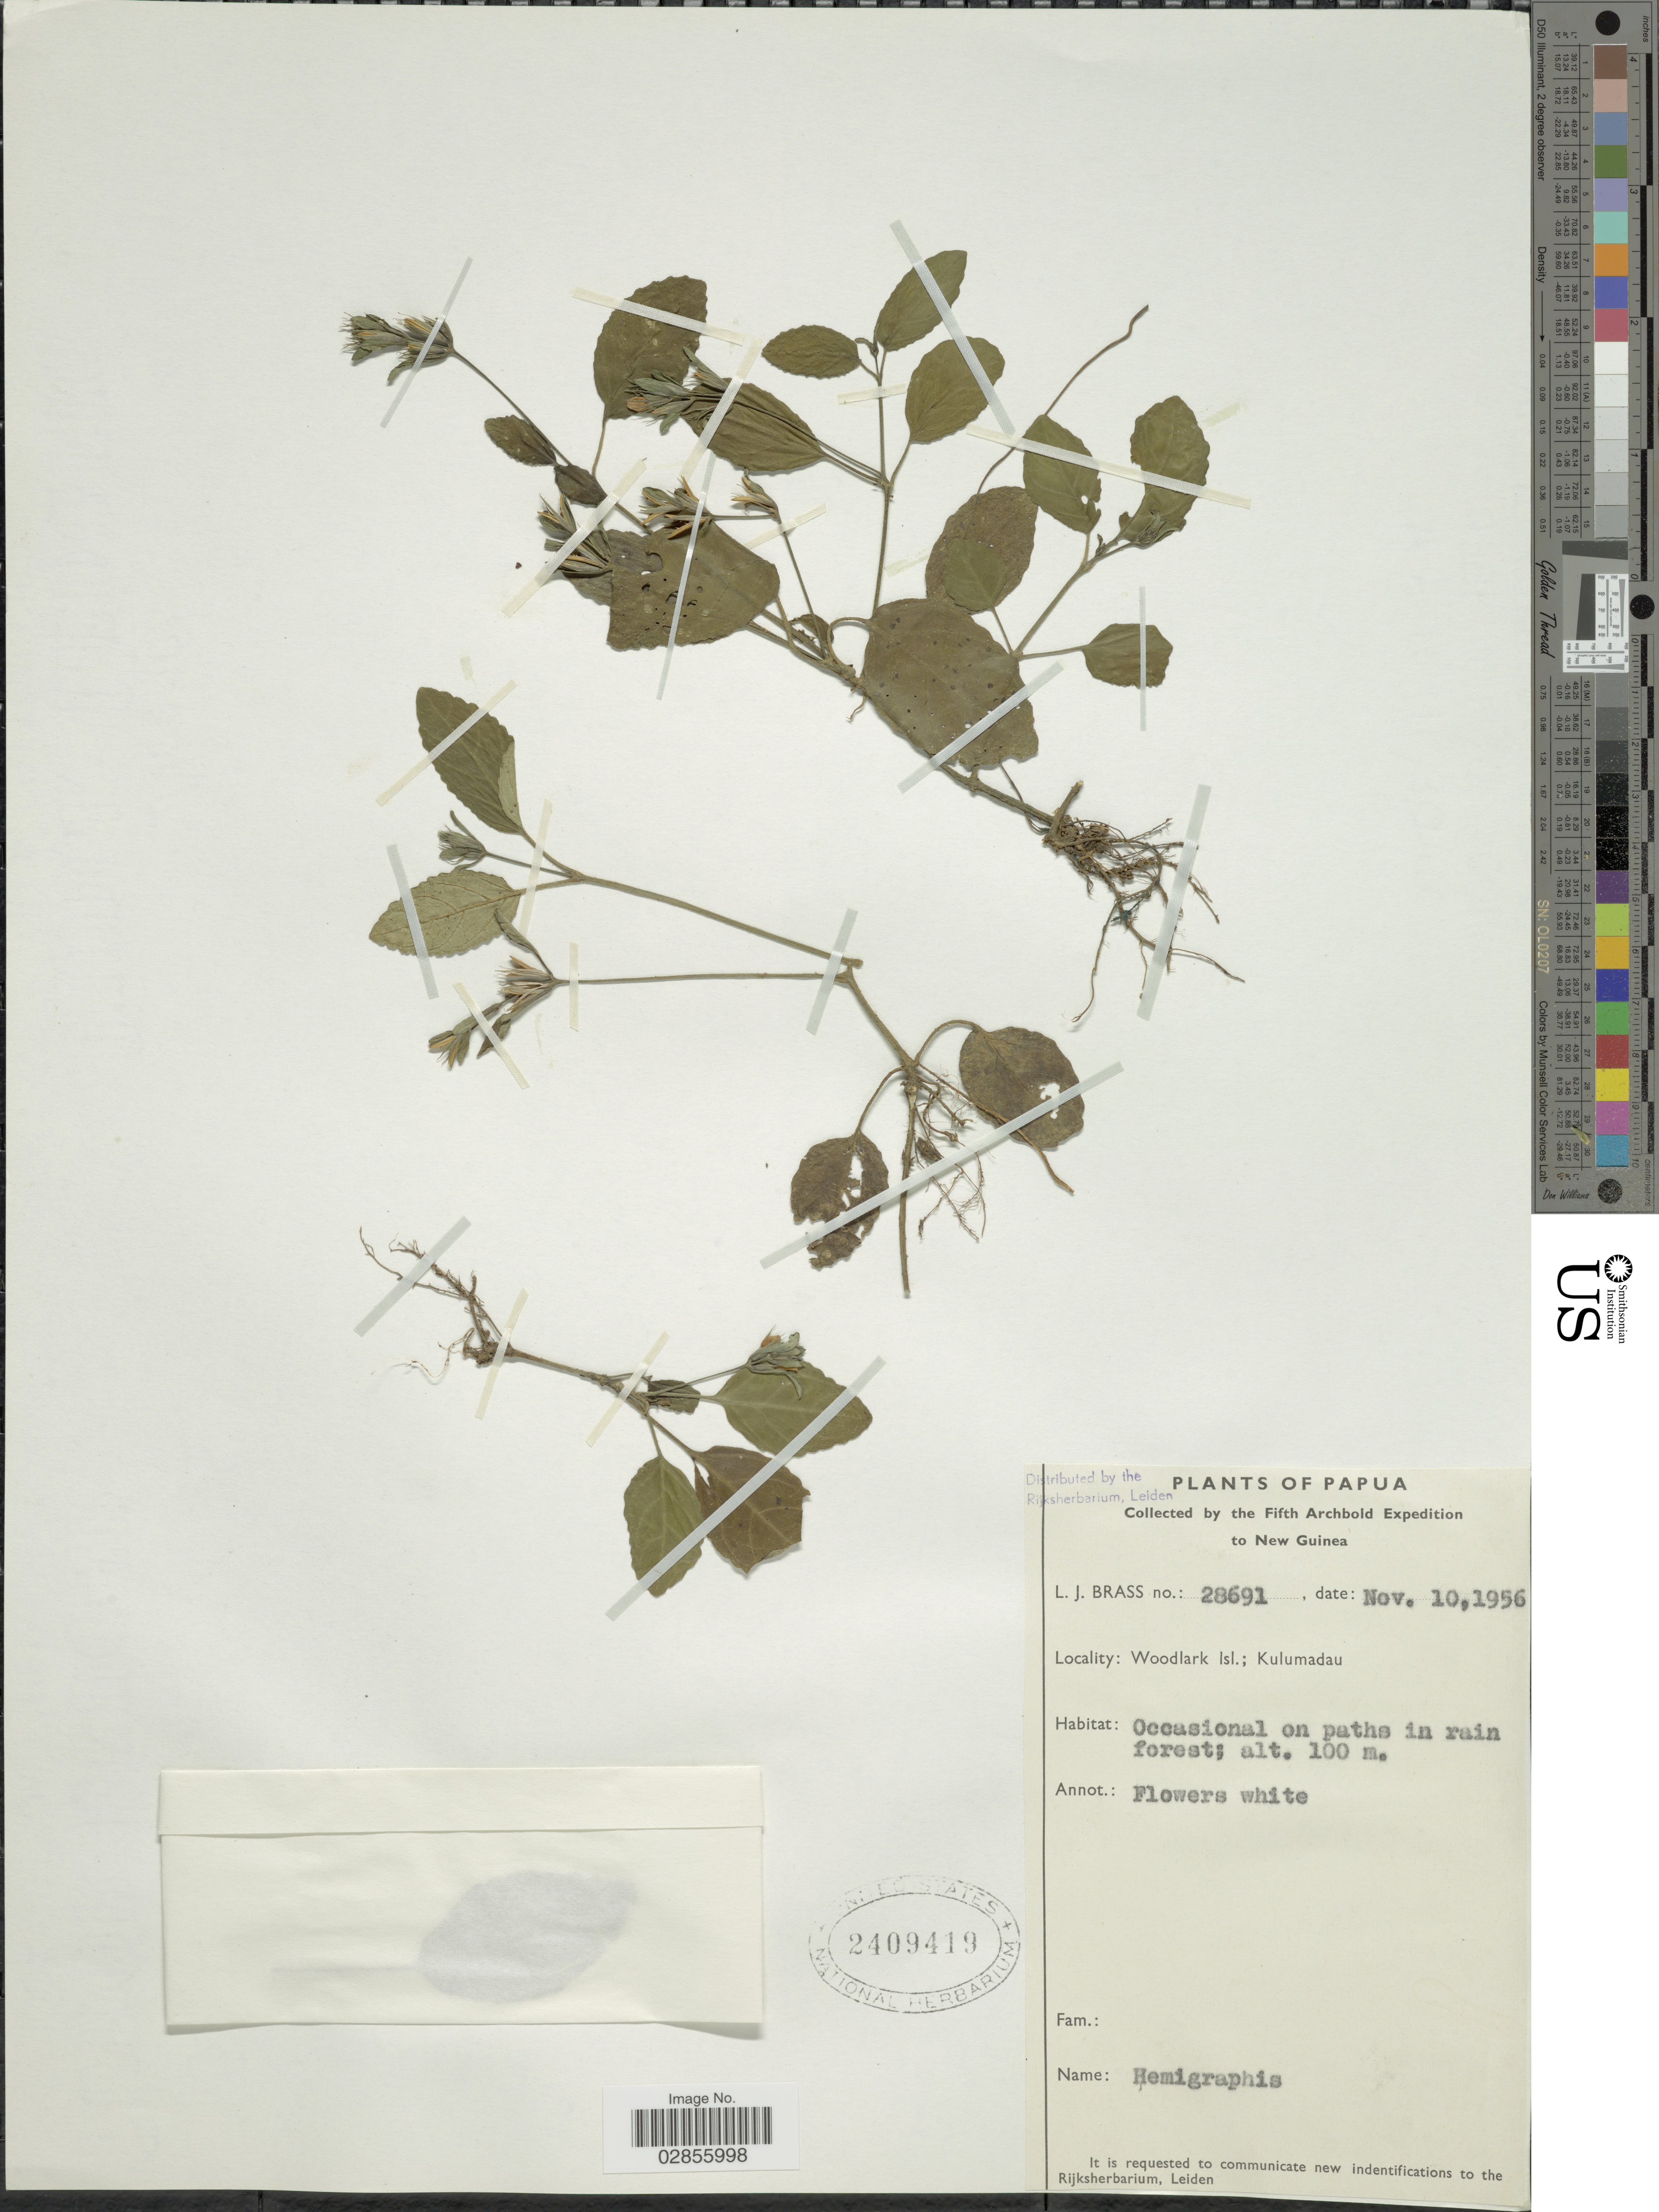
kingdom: Plantae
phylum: Tracheophyta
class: Magnoliopsida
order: Lamiales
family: Acanthaceae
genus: Strobilanthes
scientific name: Strobilanthes reptans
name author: (G. Forst.) Moylan ex Y.F. Deng & J.R.I. Wood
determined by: Wagner, W. L., (BOT), Smithsonian Institution - National Museum of Natural History (UNITED STATES)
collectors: L. J. Brass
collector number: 28691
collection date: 1956-11-10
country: Papua New Guinea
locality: Papua. New Guinea. Woodlark Isl.; Kulumadau.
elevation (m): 100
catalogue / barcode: US 2409419